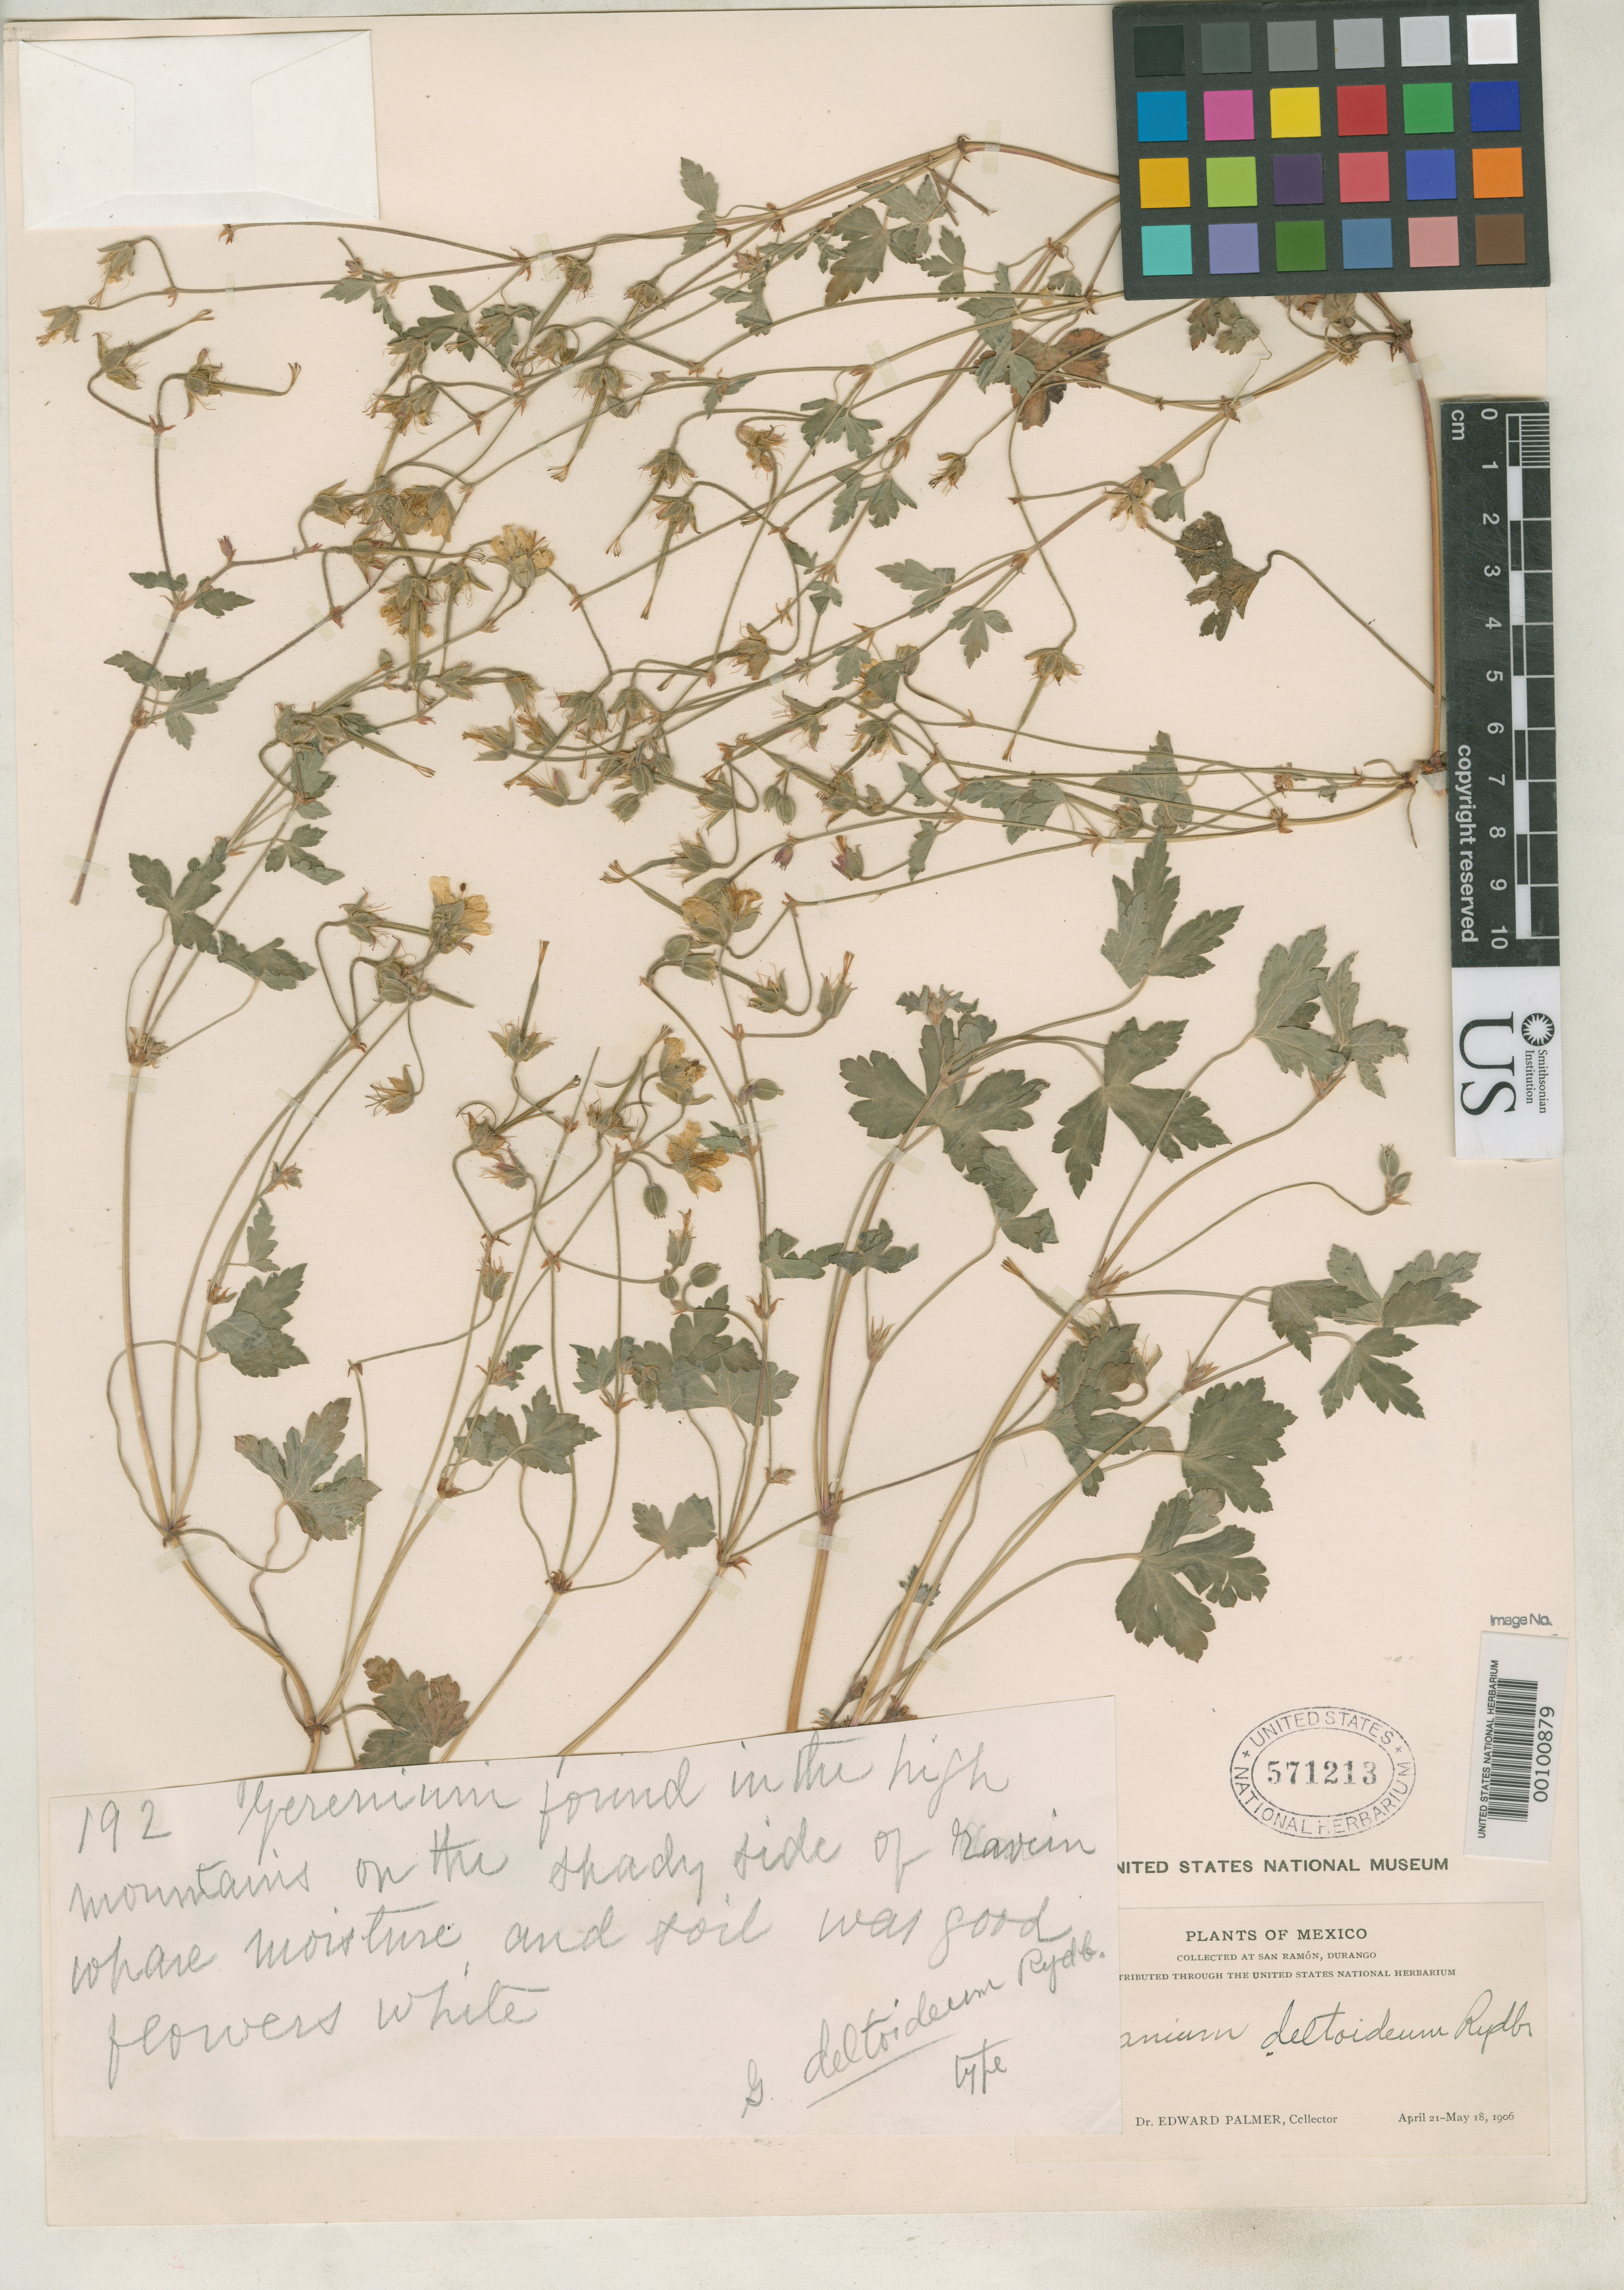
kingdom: Plantae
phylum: Tracheophyta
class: Magnoliopsida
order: Geraniales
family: Geraniaceae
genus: Geranium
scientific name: Geranium deltoideum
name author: Rydb.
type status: Isotype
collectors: E. Palmer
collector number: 192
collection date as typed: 21 Apr 1906 to 18 May 1906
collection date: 1906-04-21/1906-05-18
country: Mexico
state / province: Durango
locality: San Ramon.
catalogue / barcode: US 571213